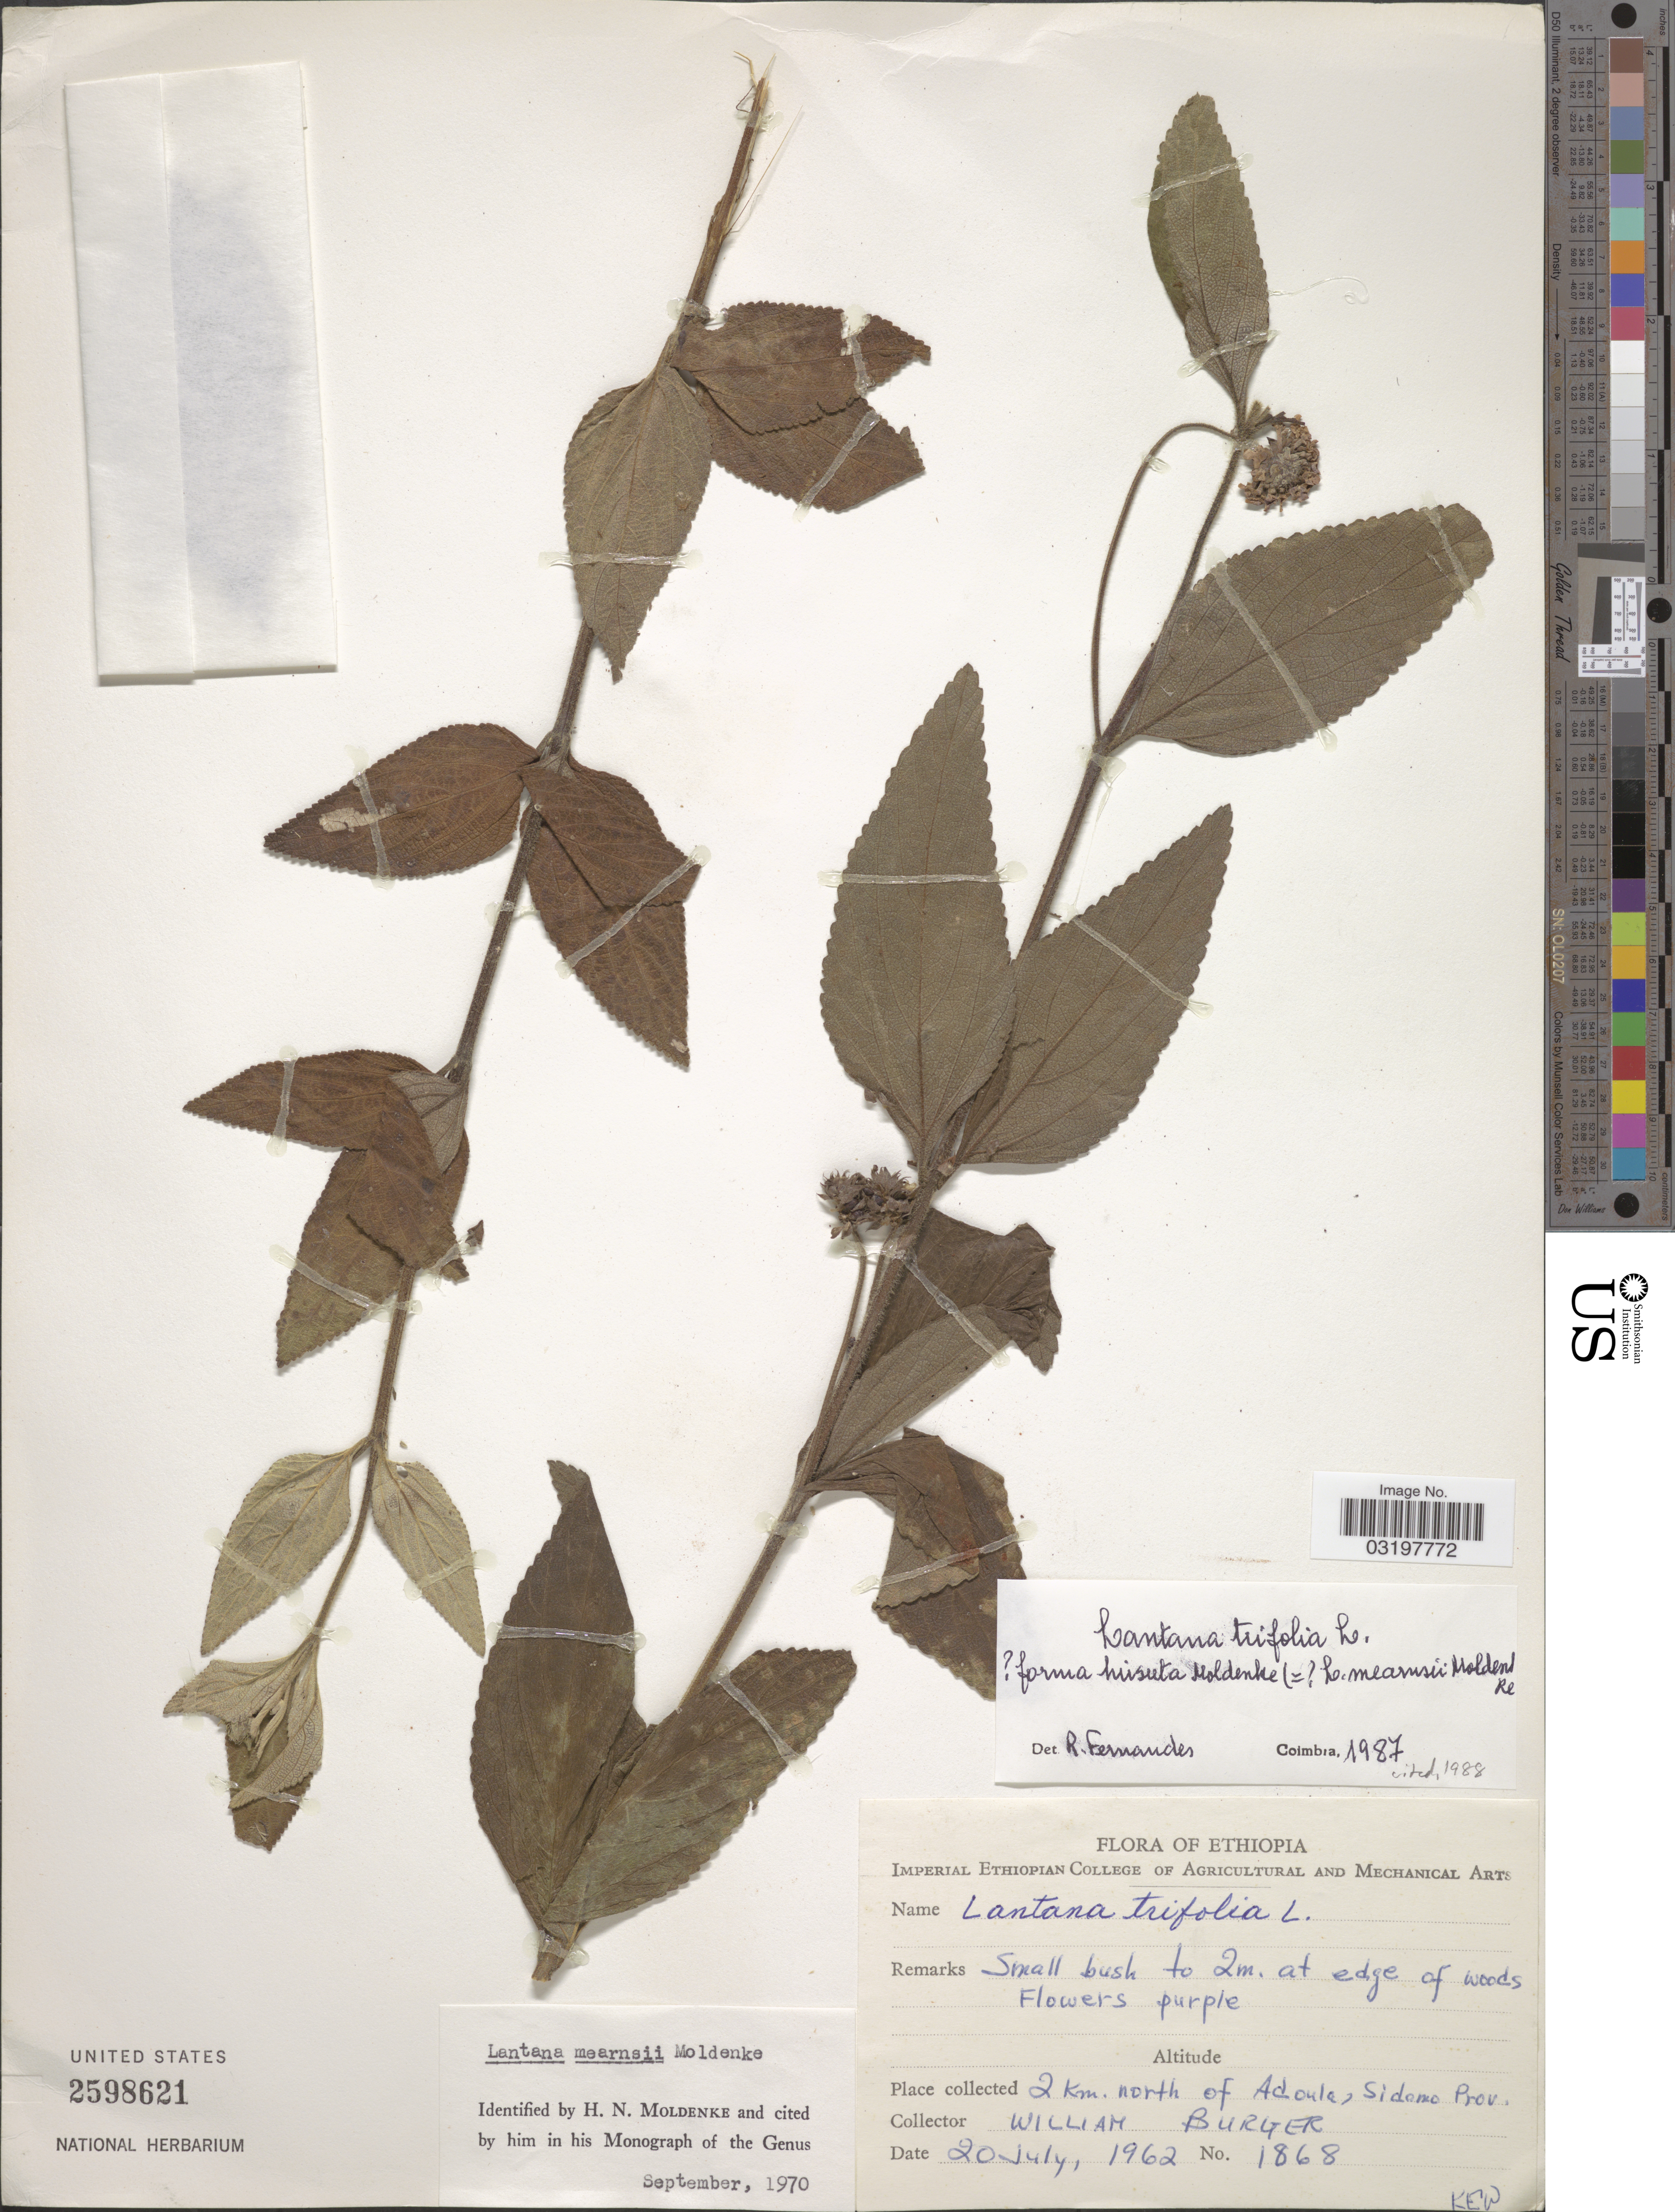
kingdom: Plantae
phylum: Tracheophyta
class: Magnoliopsida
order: Lamiales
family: Verbenaceae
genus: Lantana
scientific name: Lantana trifolia f. hirsuta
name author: Moldenke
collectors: W. Burger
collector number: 1868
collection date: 1962-07-20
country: Ethiopia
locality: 2 Km. north of Adoula, Sidamo Prov.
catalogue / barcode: US 2598621